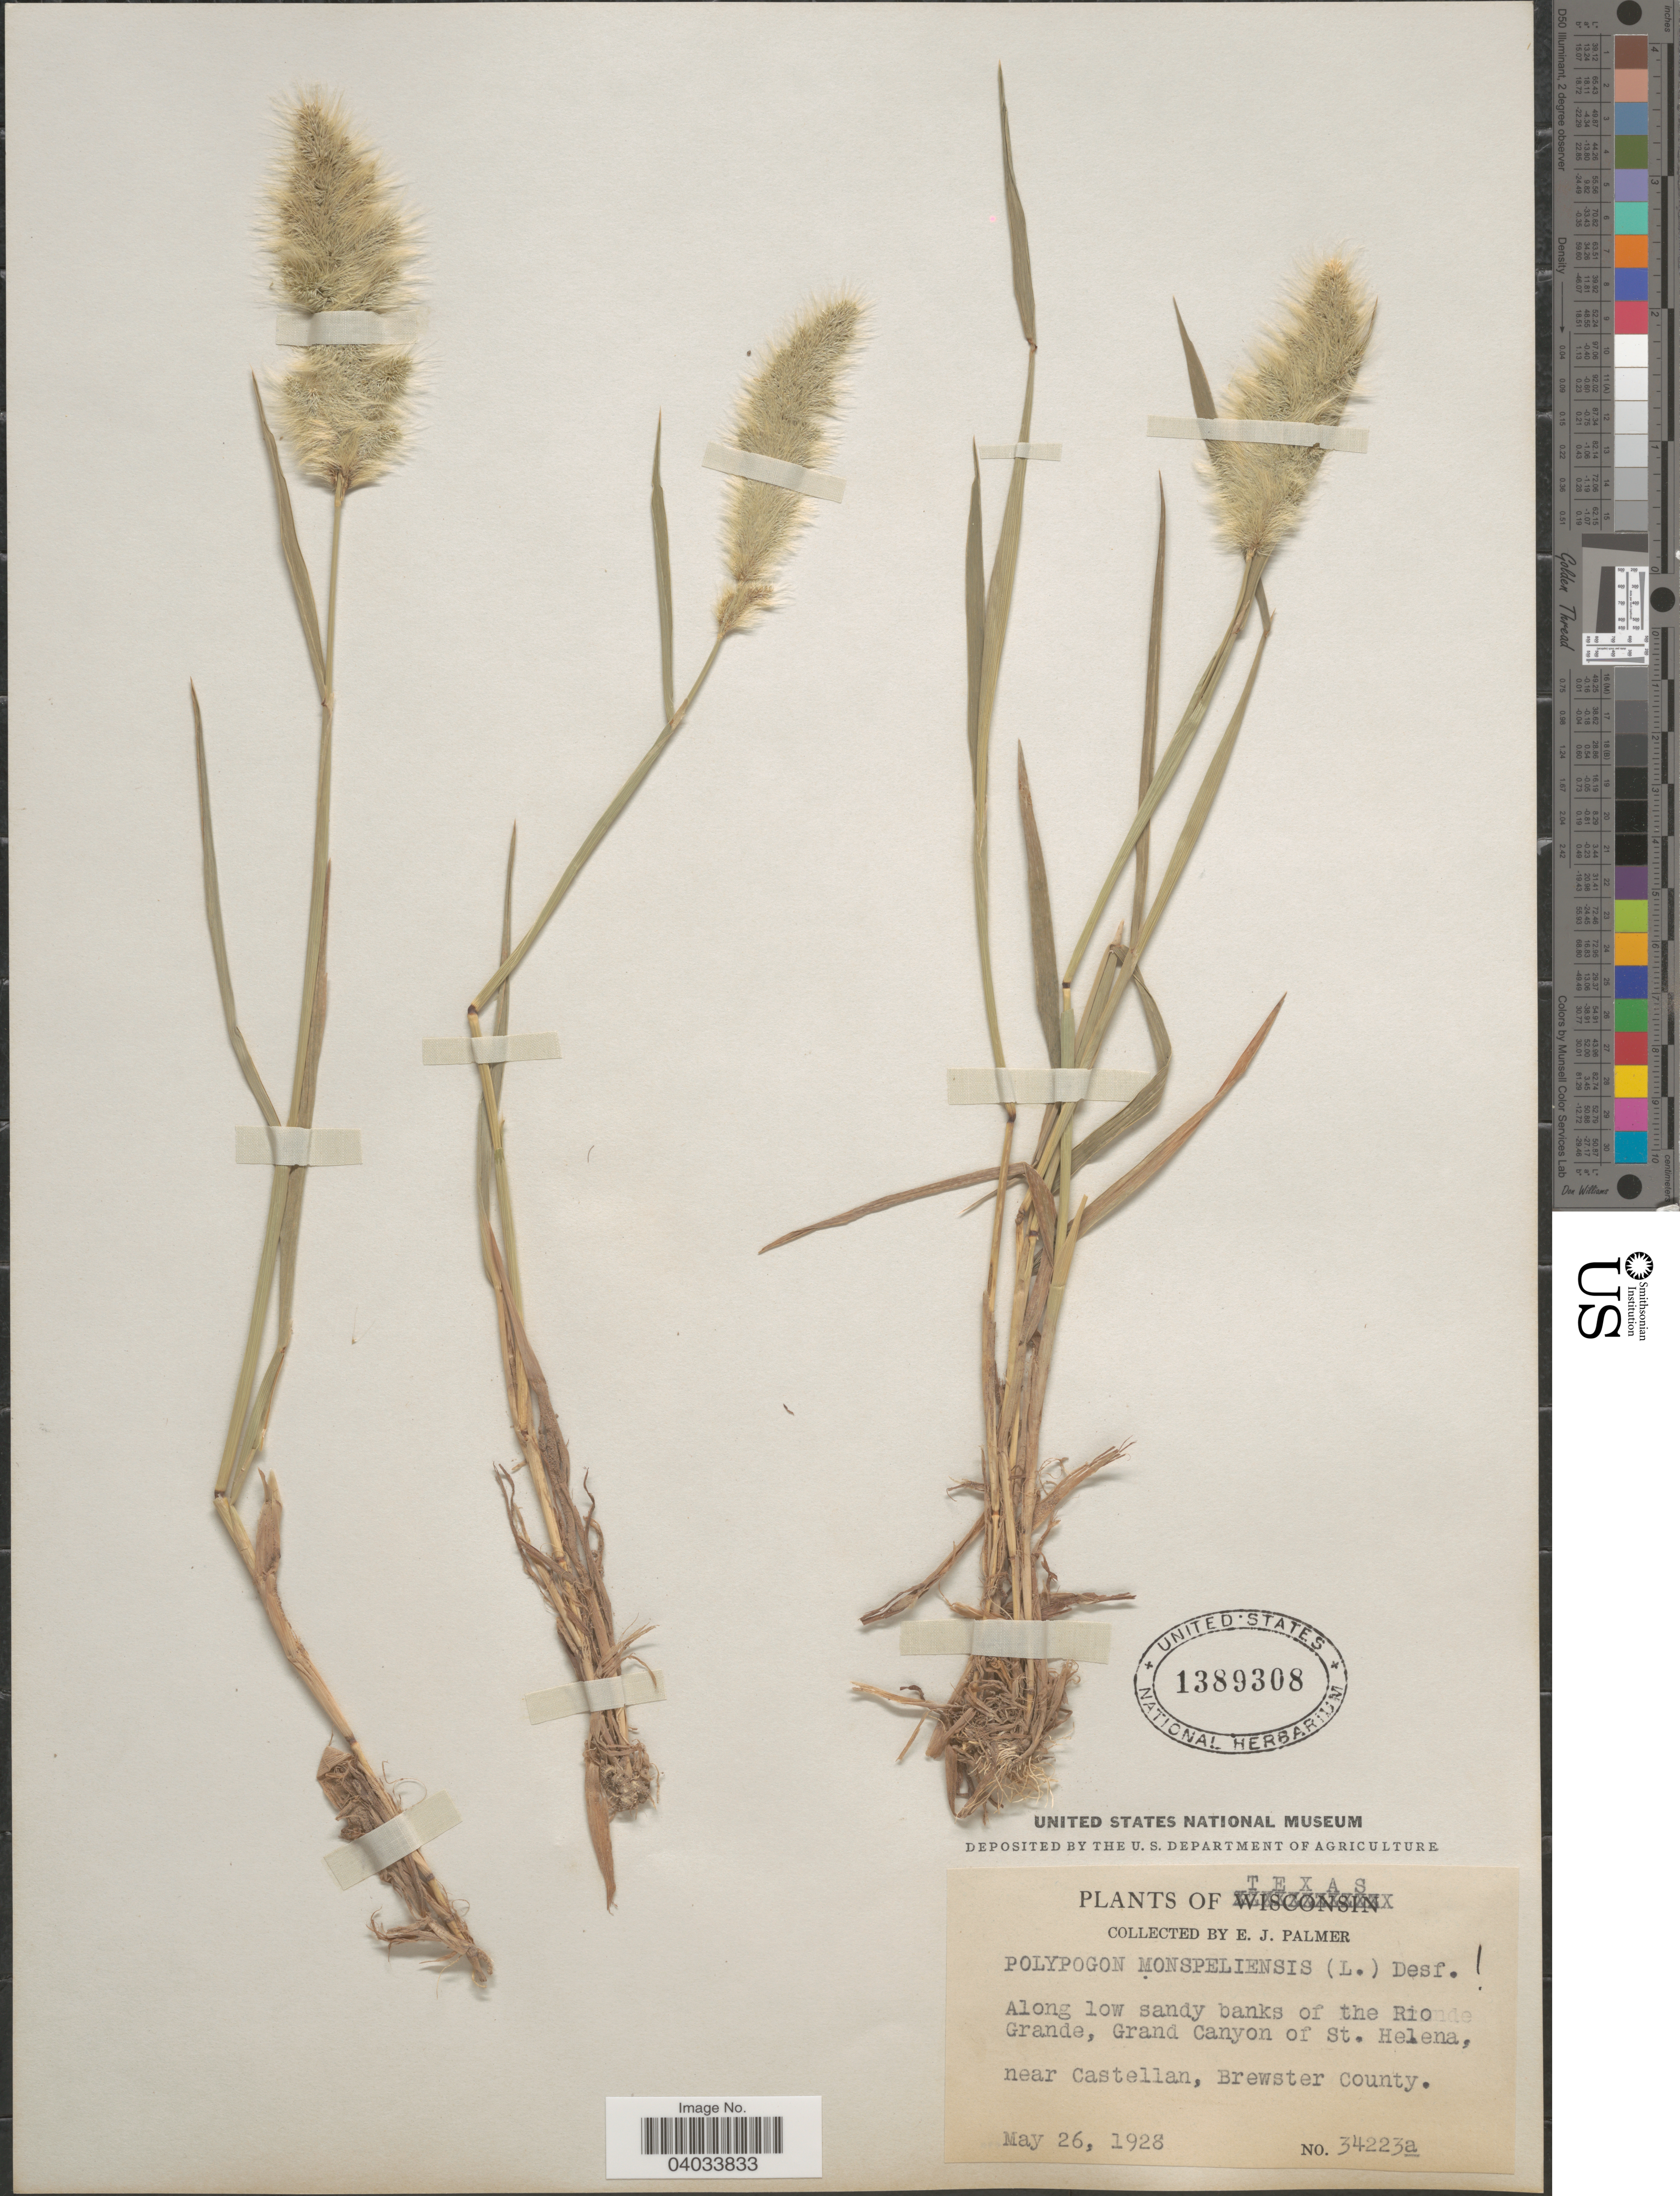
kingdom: Plantae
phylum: Tracheophyta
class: Liliopsida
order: Poales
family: Poaceae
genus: Polypogon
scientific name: Polypogon monspeliensis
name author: (L.) Desf.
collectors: E. J. Palmer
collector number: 34223a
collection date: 1928-05-26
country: United States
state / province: Texas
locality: Along low sandy banks of the Rio Grande, Grand Canyon of St. Helena, near Castellan, Brewster County.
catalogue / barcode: US 1389308